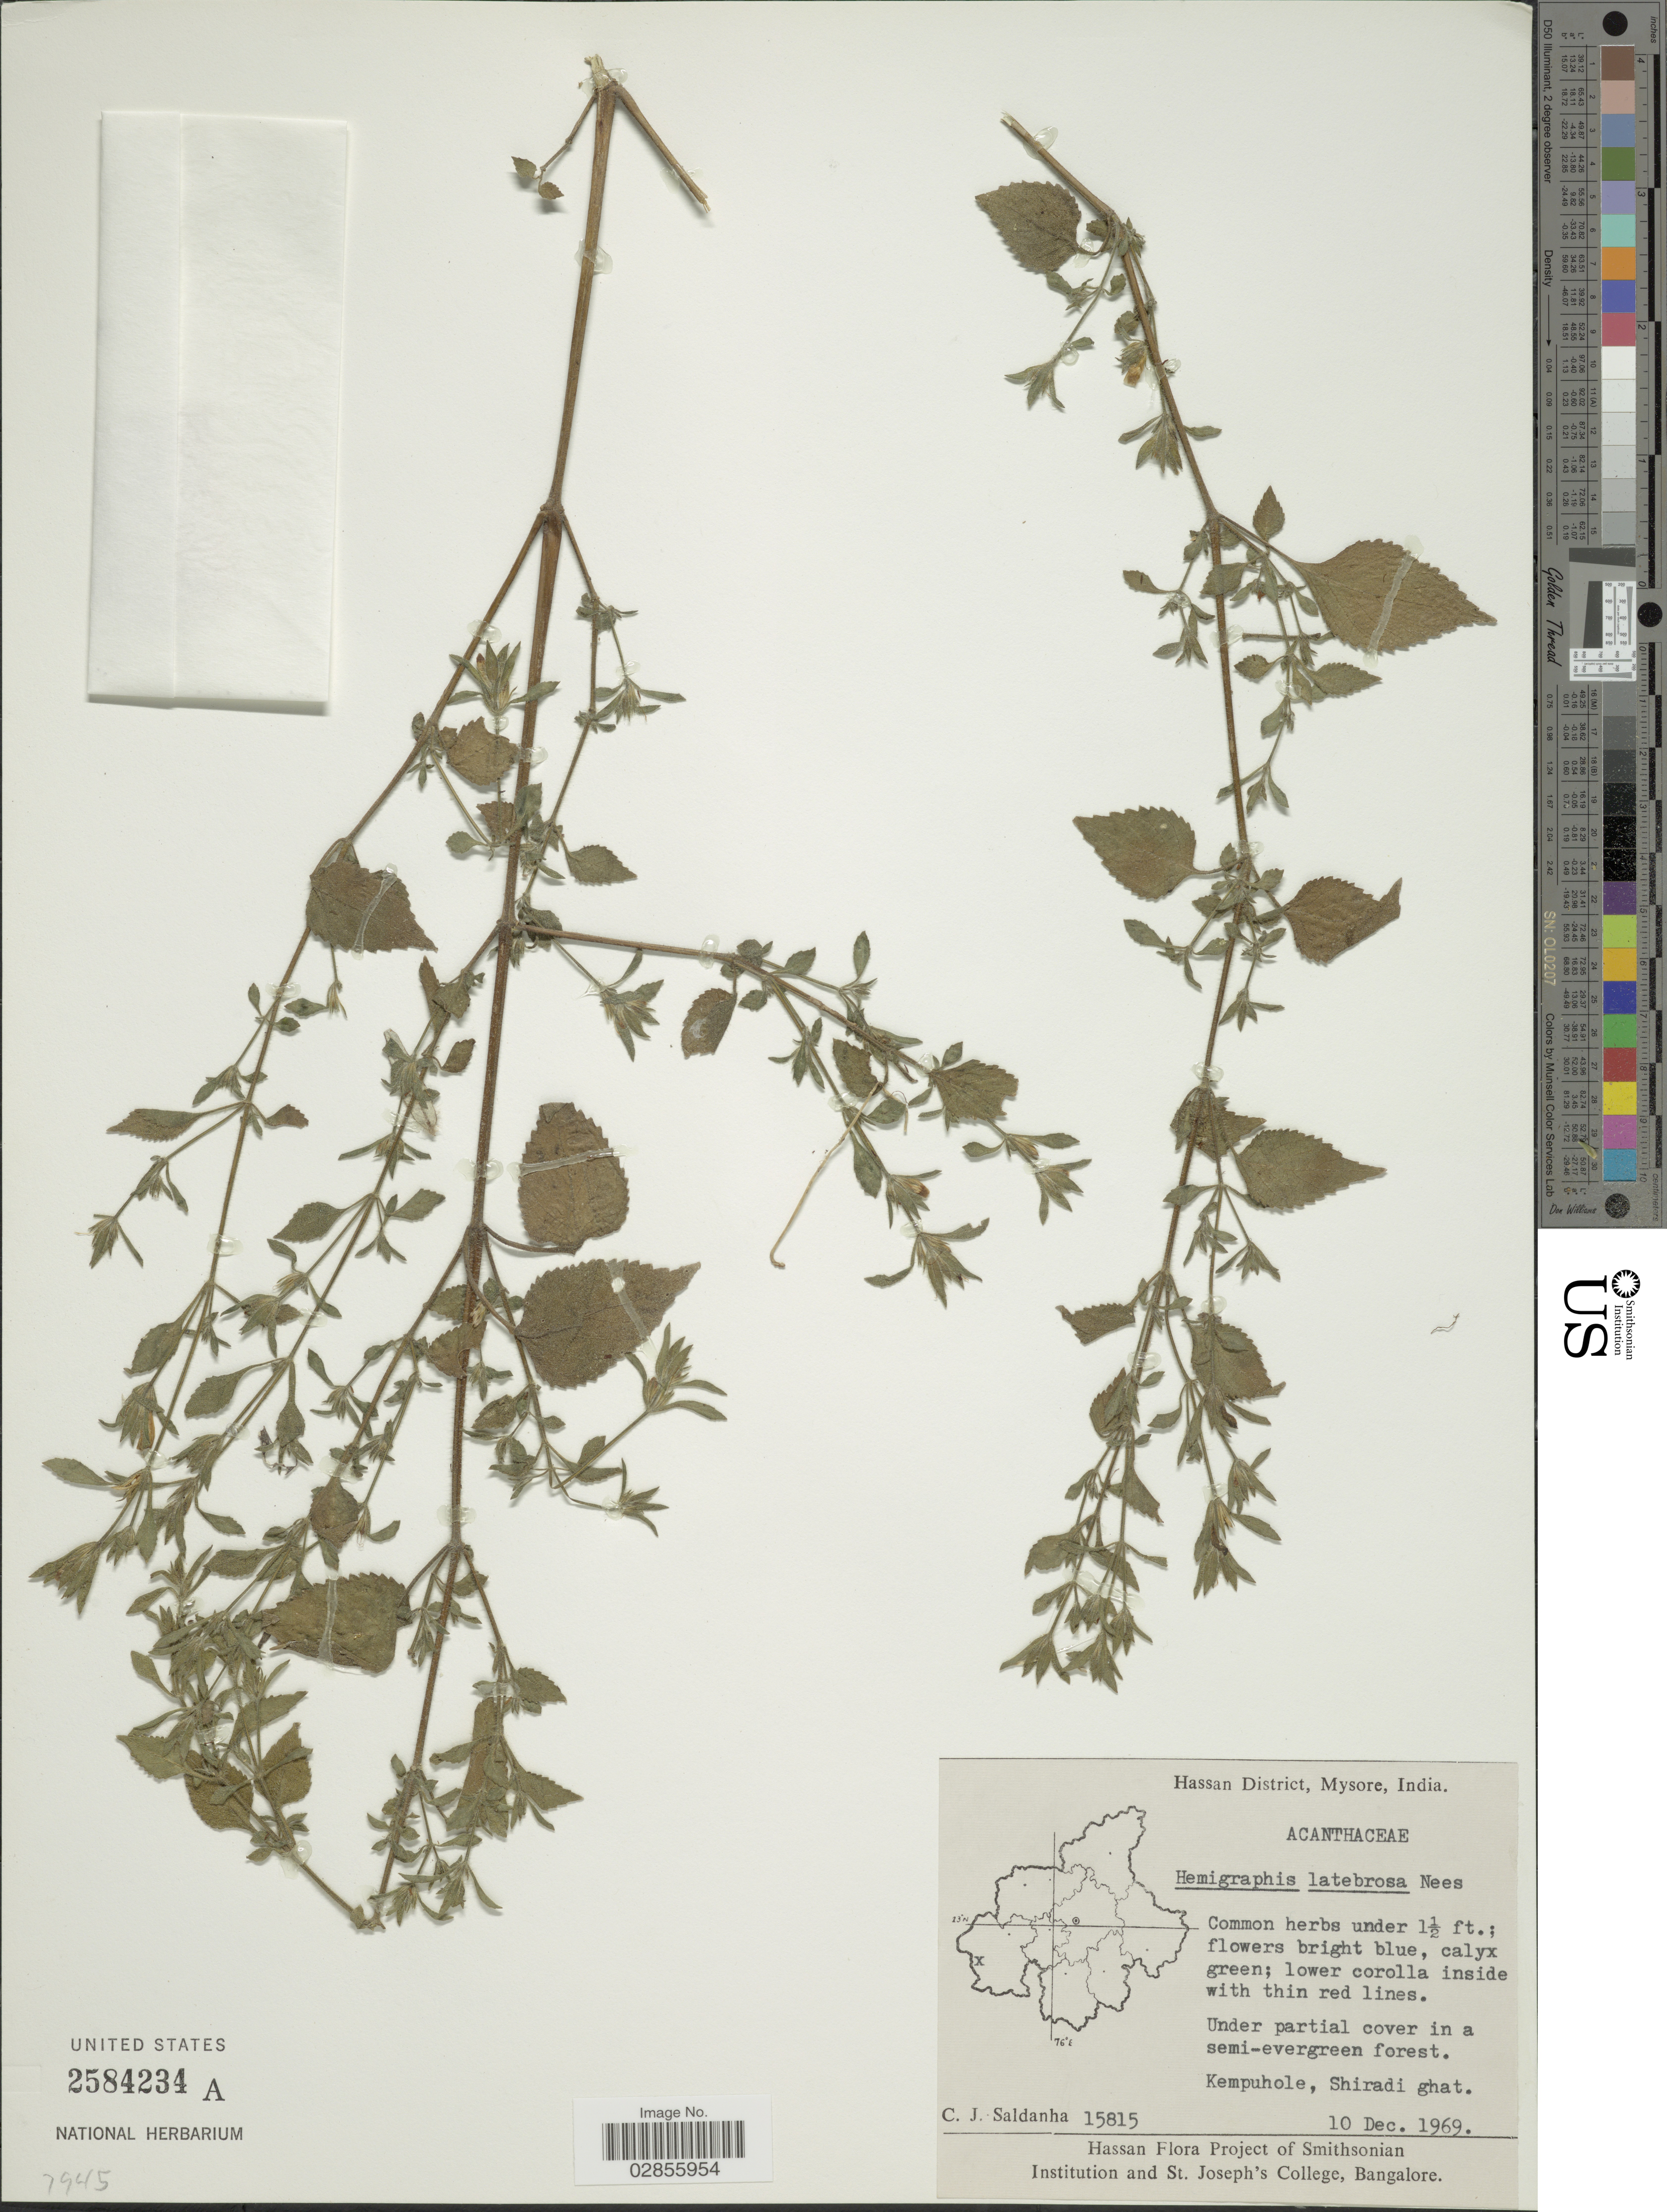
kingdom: Plantae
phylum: Tracheophyta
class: Magnoliopsida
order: Lamiales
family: Acanthaceae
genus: Hemigraphis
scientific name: Hemigraphis latebrosa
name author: (A. Roth) Nees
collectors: C. J. Saldanha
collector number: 15815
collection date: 1969-12-10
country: India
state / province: Karnataka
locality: Hassan District, Mysore. Kempuhole, Shiradi ghat.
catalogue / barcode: US 2584234A